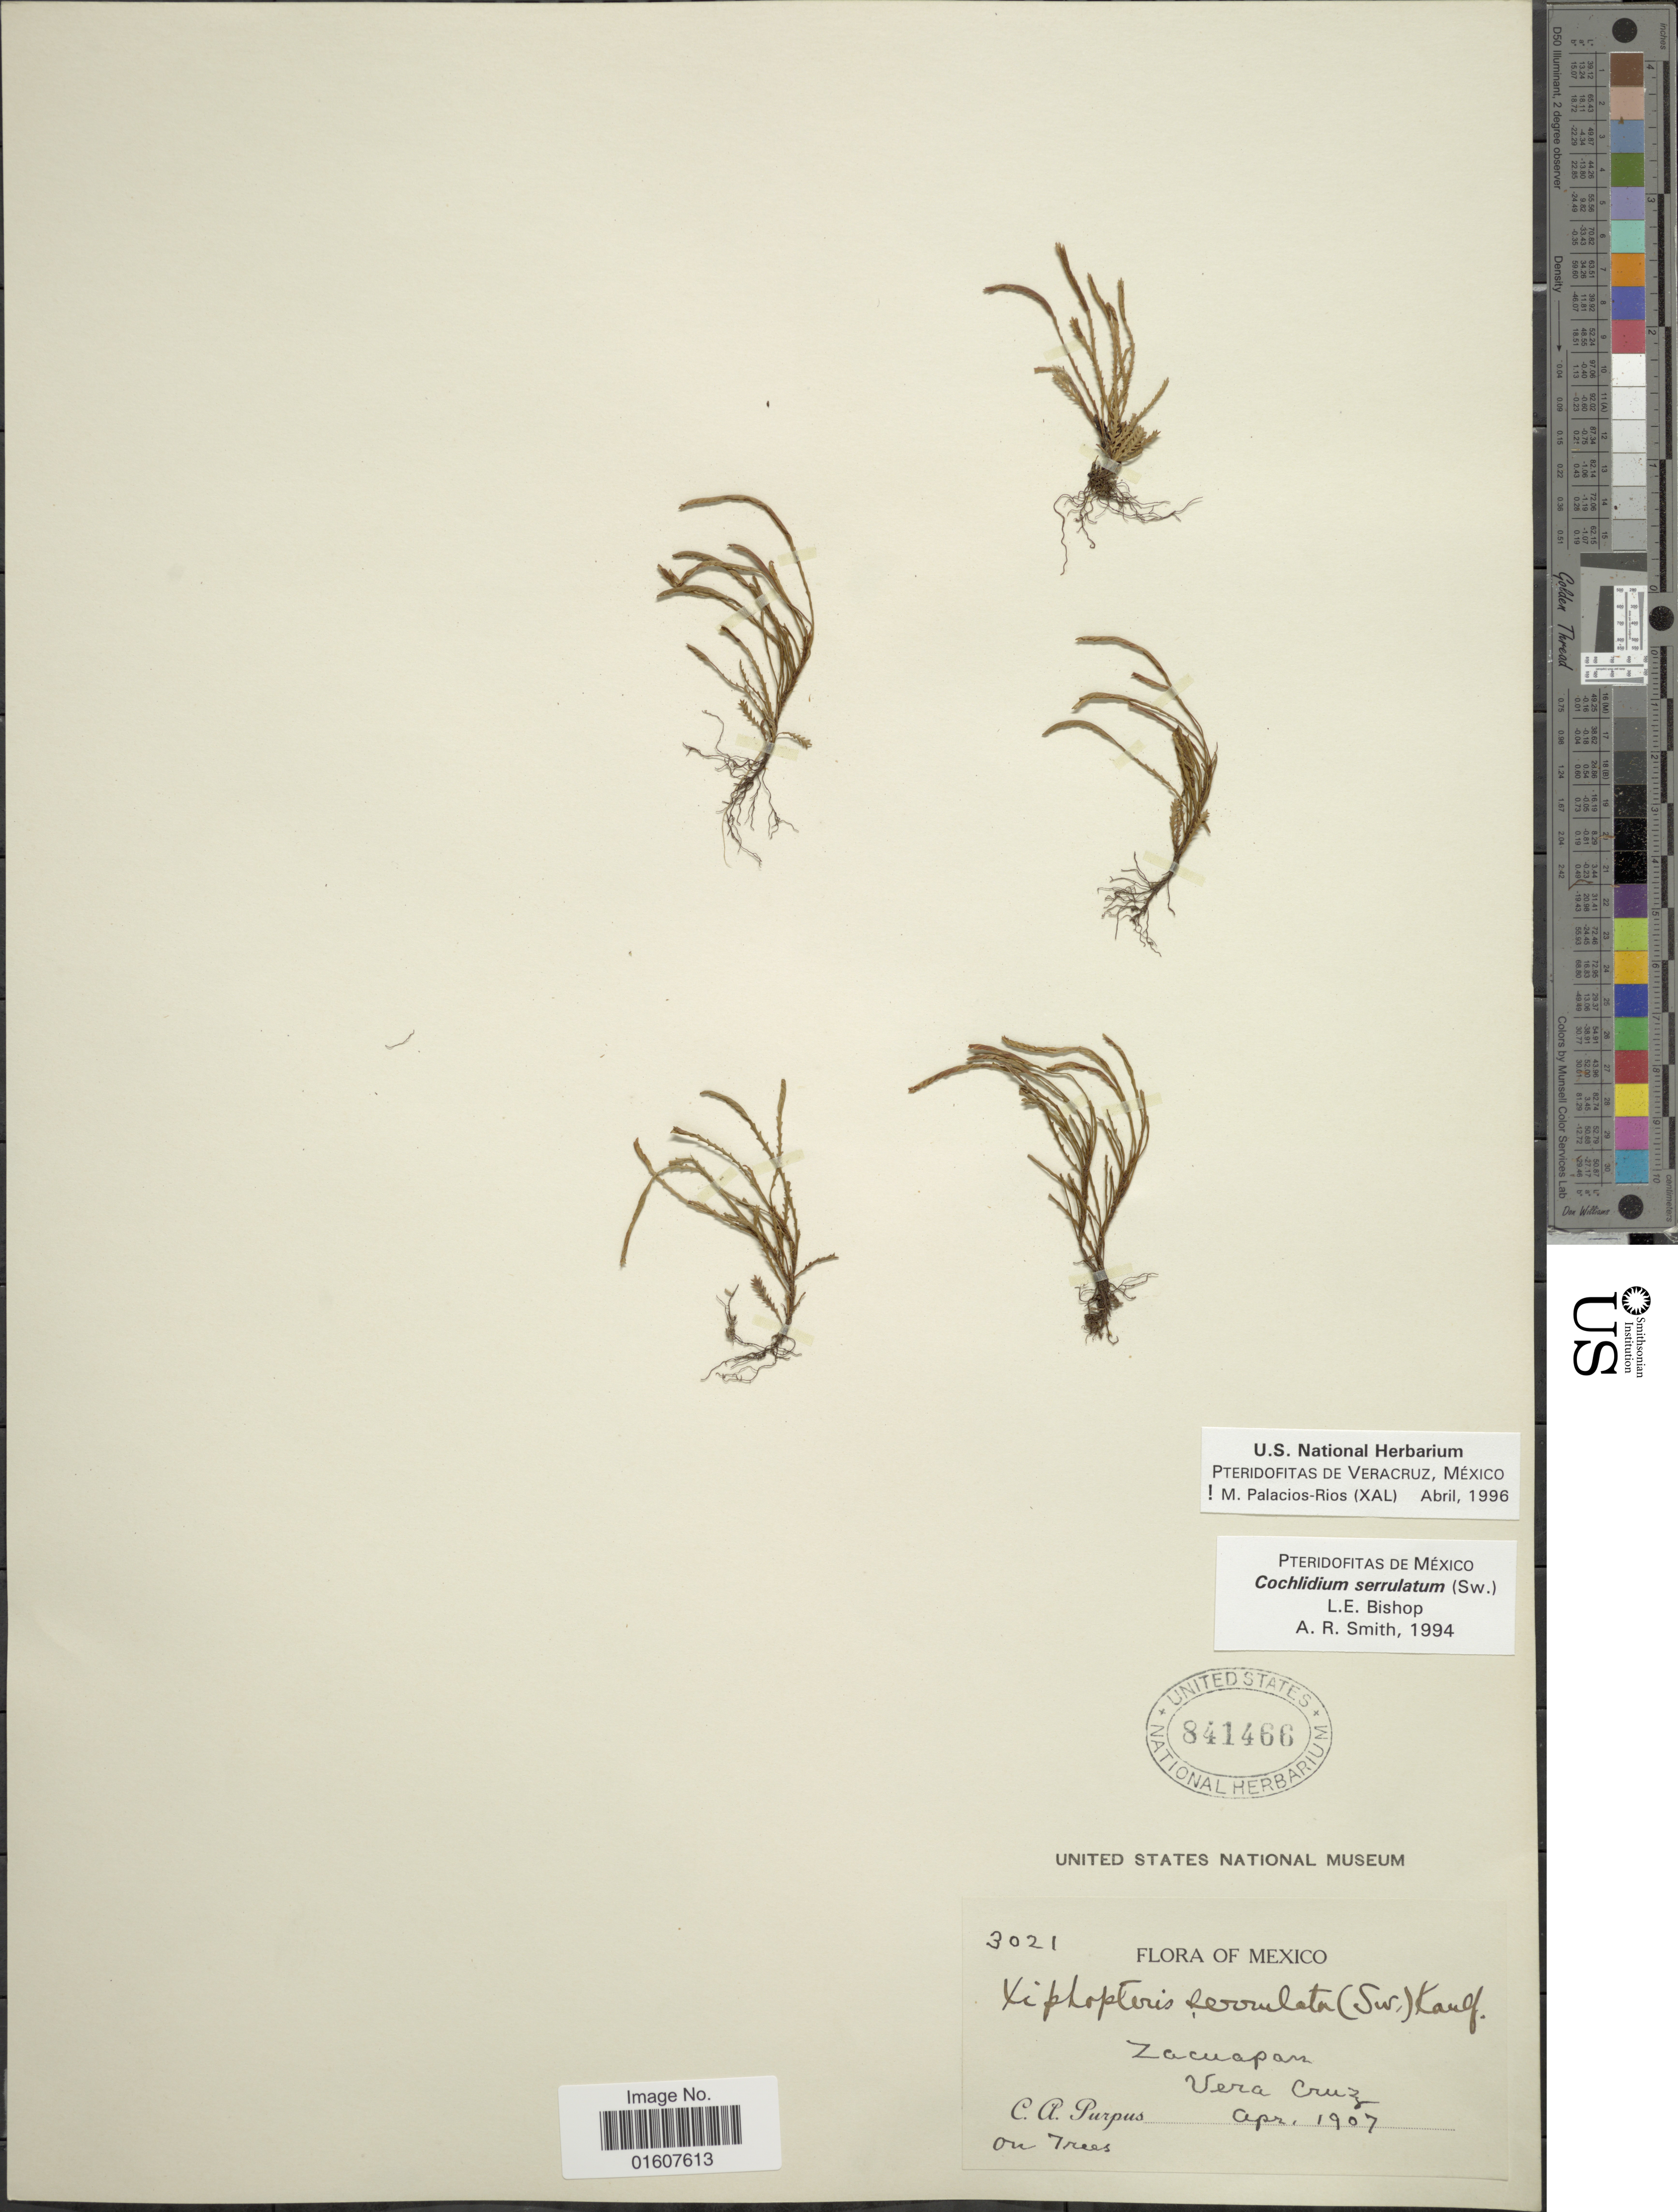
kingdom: Plantae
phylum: Tracheophyta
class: Polypodiopsida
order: Polypodiales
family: Polypodiaceae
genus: Cochlidium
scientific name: Cochlidium serrulatum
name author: (Sw.) L.E. Bishop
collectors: C. A. Purpus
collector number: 3021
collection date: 1907-04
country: Mexico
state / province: Veracruz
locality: Zacuapan, Vera Cruz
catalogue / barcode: US 841466